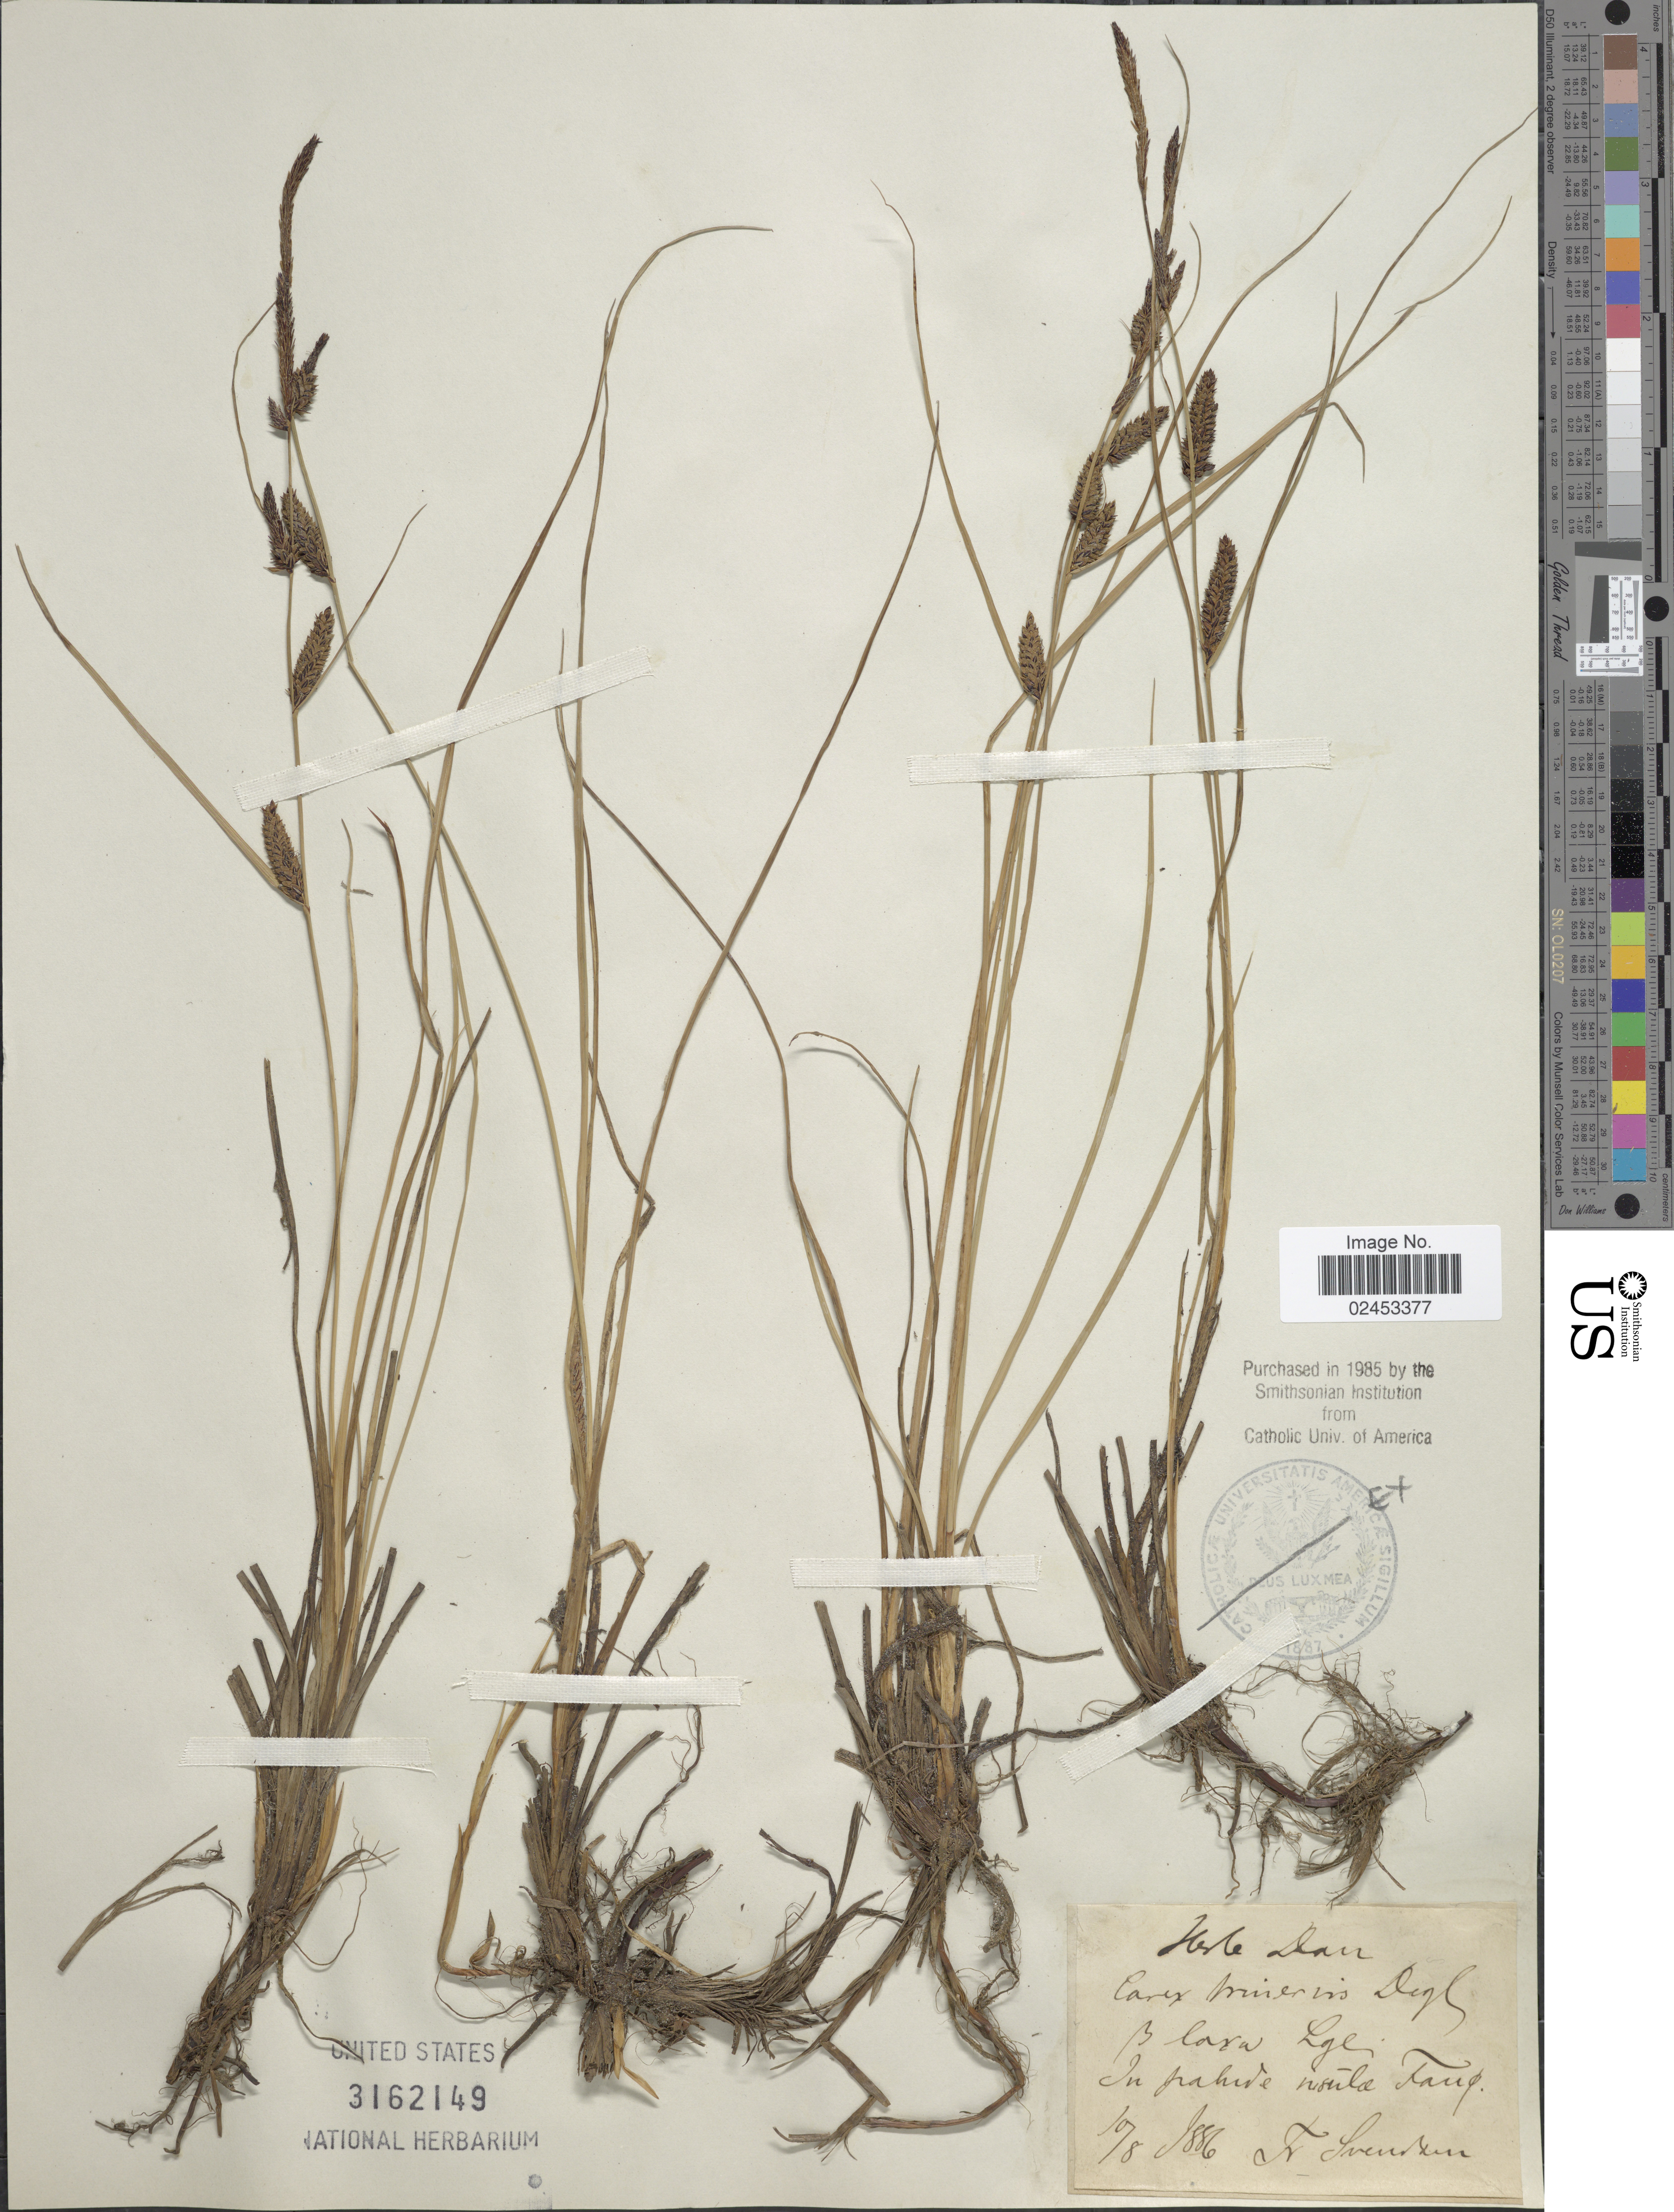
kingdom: Plantae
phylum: Tracheophyta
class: Liliopsida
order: Poales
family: Cyperaceae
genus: Carex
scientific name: Carex trinervis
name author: Degl.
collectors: F. Svendsen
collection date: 1886-08-10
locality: In palude insula Fanq [interpreted]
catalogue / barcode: US 3162149